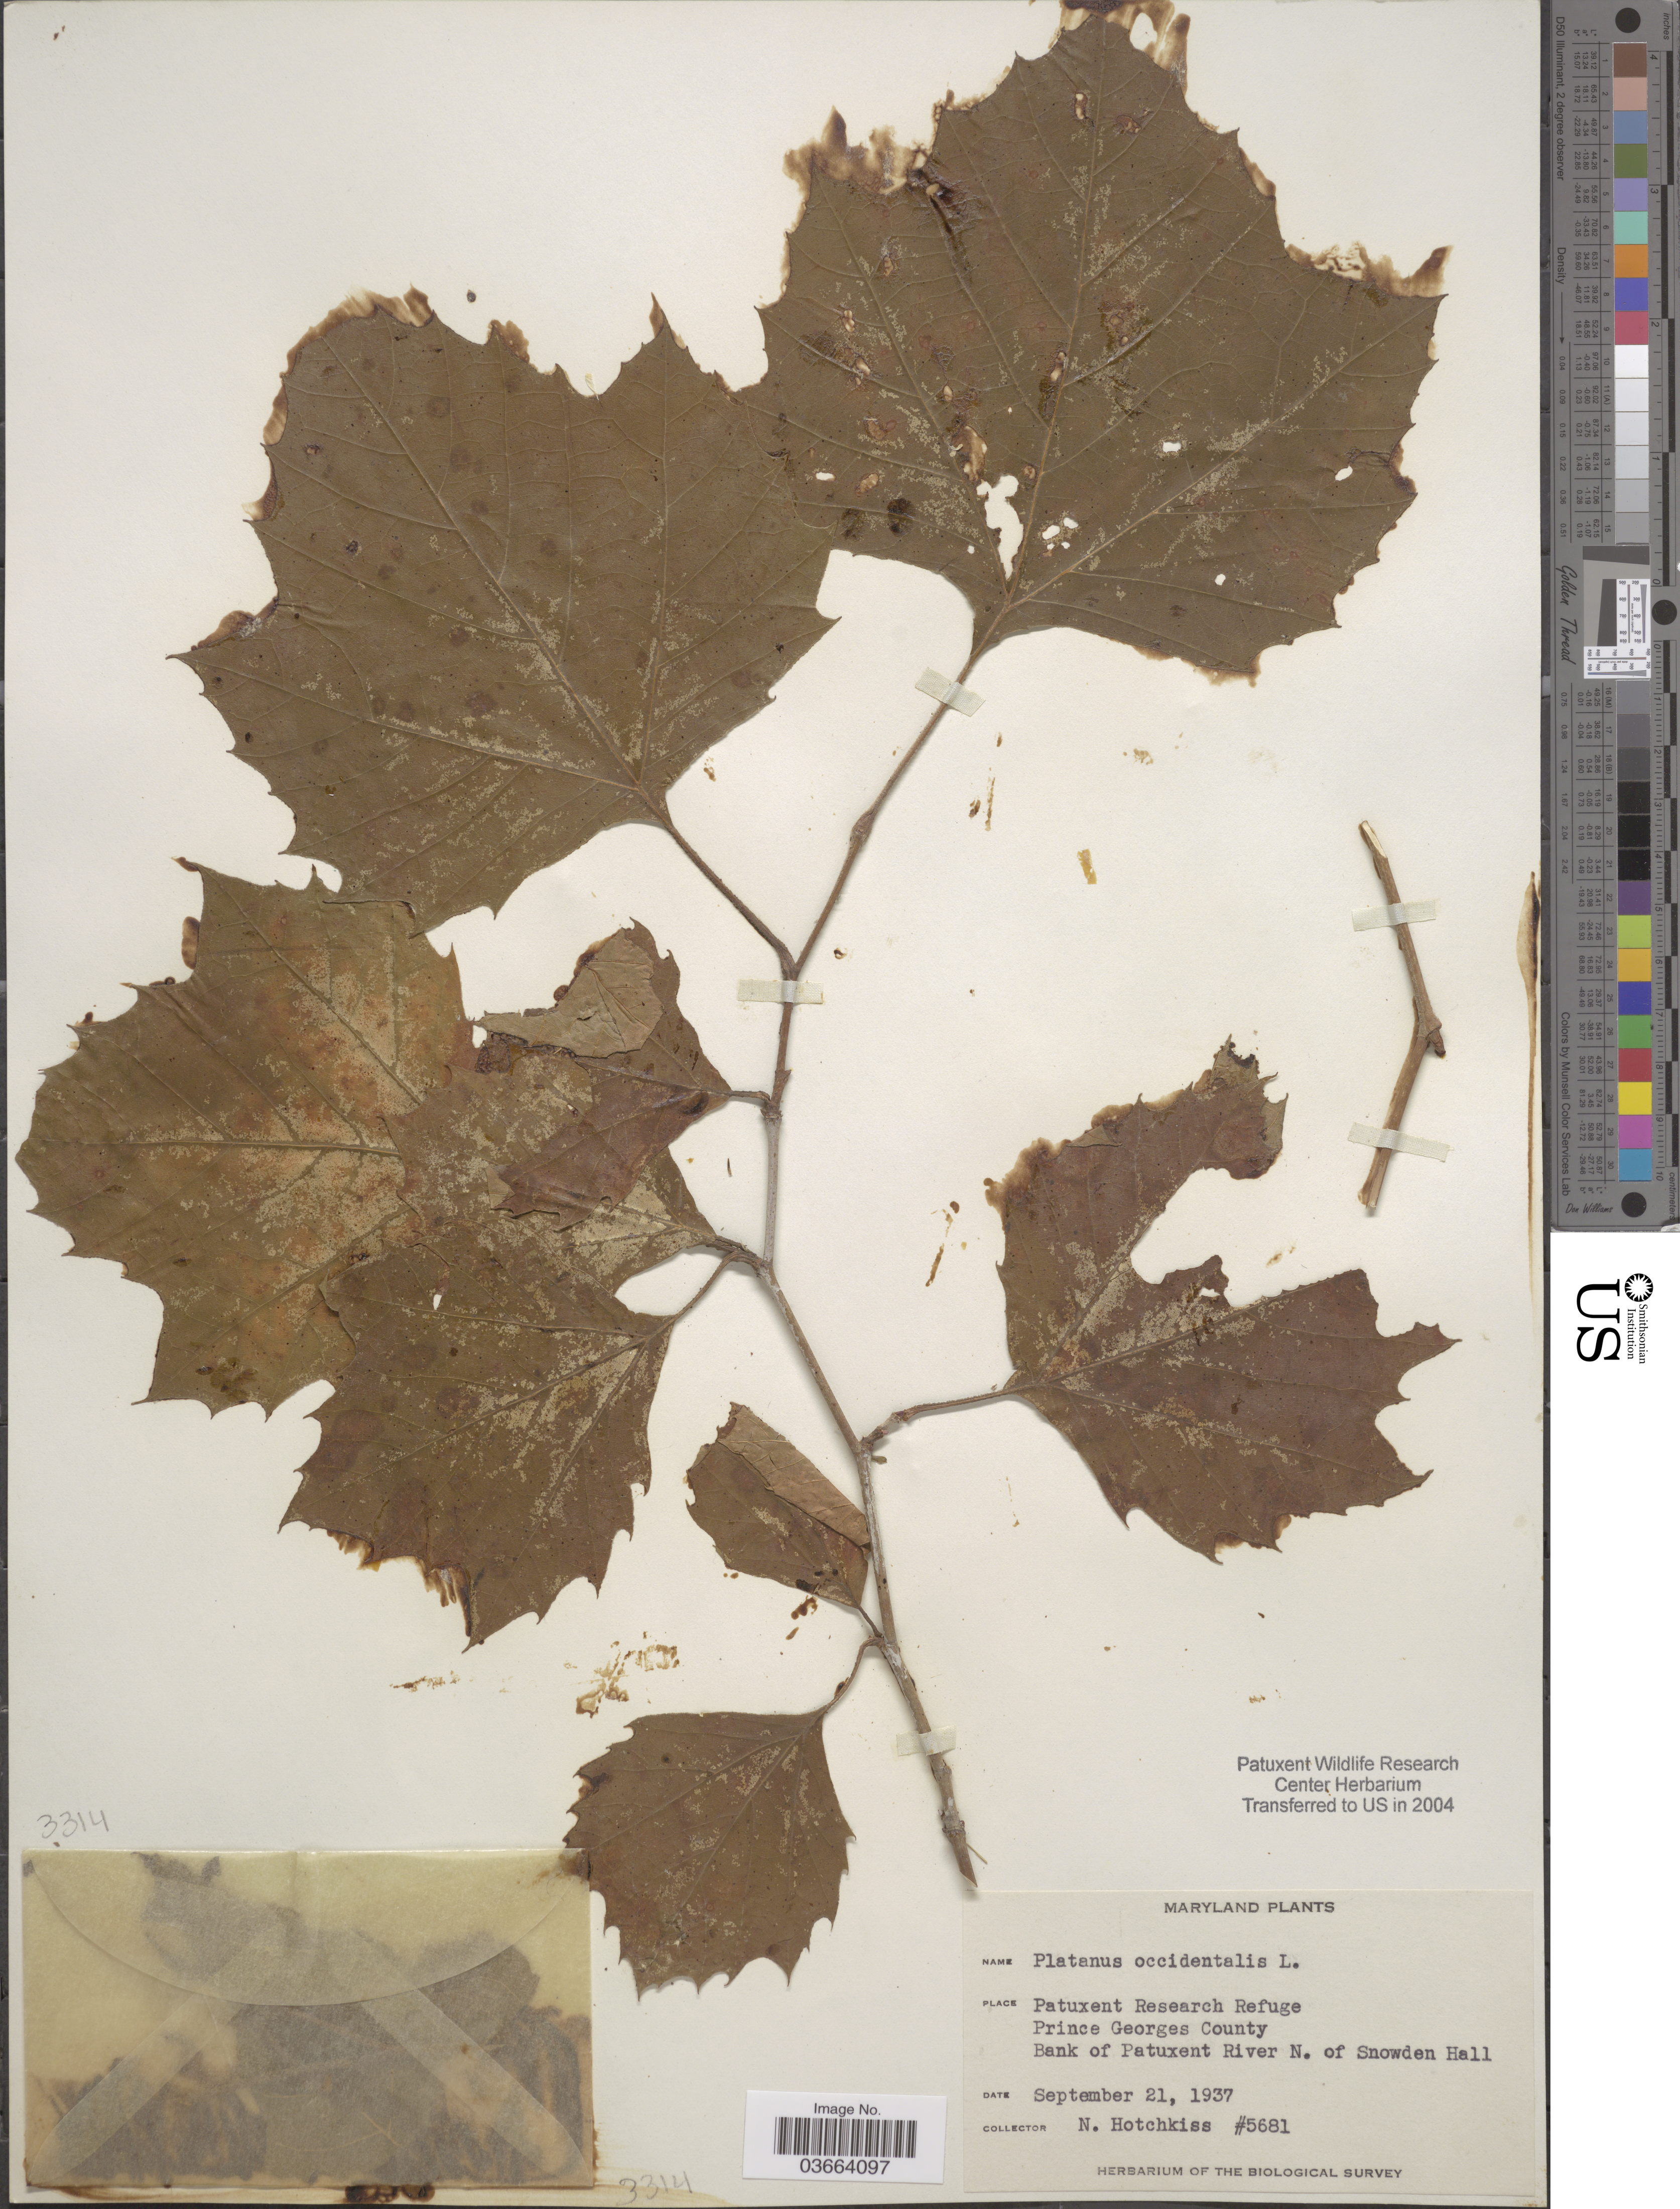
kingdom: Plantae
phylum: Tracheophyta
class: Magnoliopsida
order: Proteales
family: Platanaceae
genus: Platanus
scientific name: Platanus occidentalis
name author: L.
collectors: N. Hotchkiss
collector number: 5681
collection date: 1937-09-21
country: United States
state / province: Maryland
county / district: Prince George's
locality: Patuxent Research Refuge. Prince Georges County. Bank of Patuxent River N. of Snowden Hall.